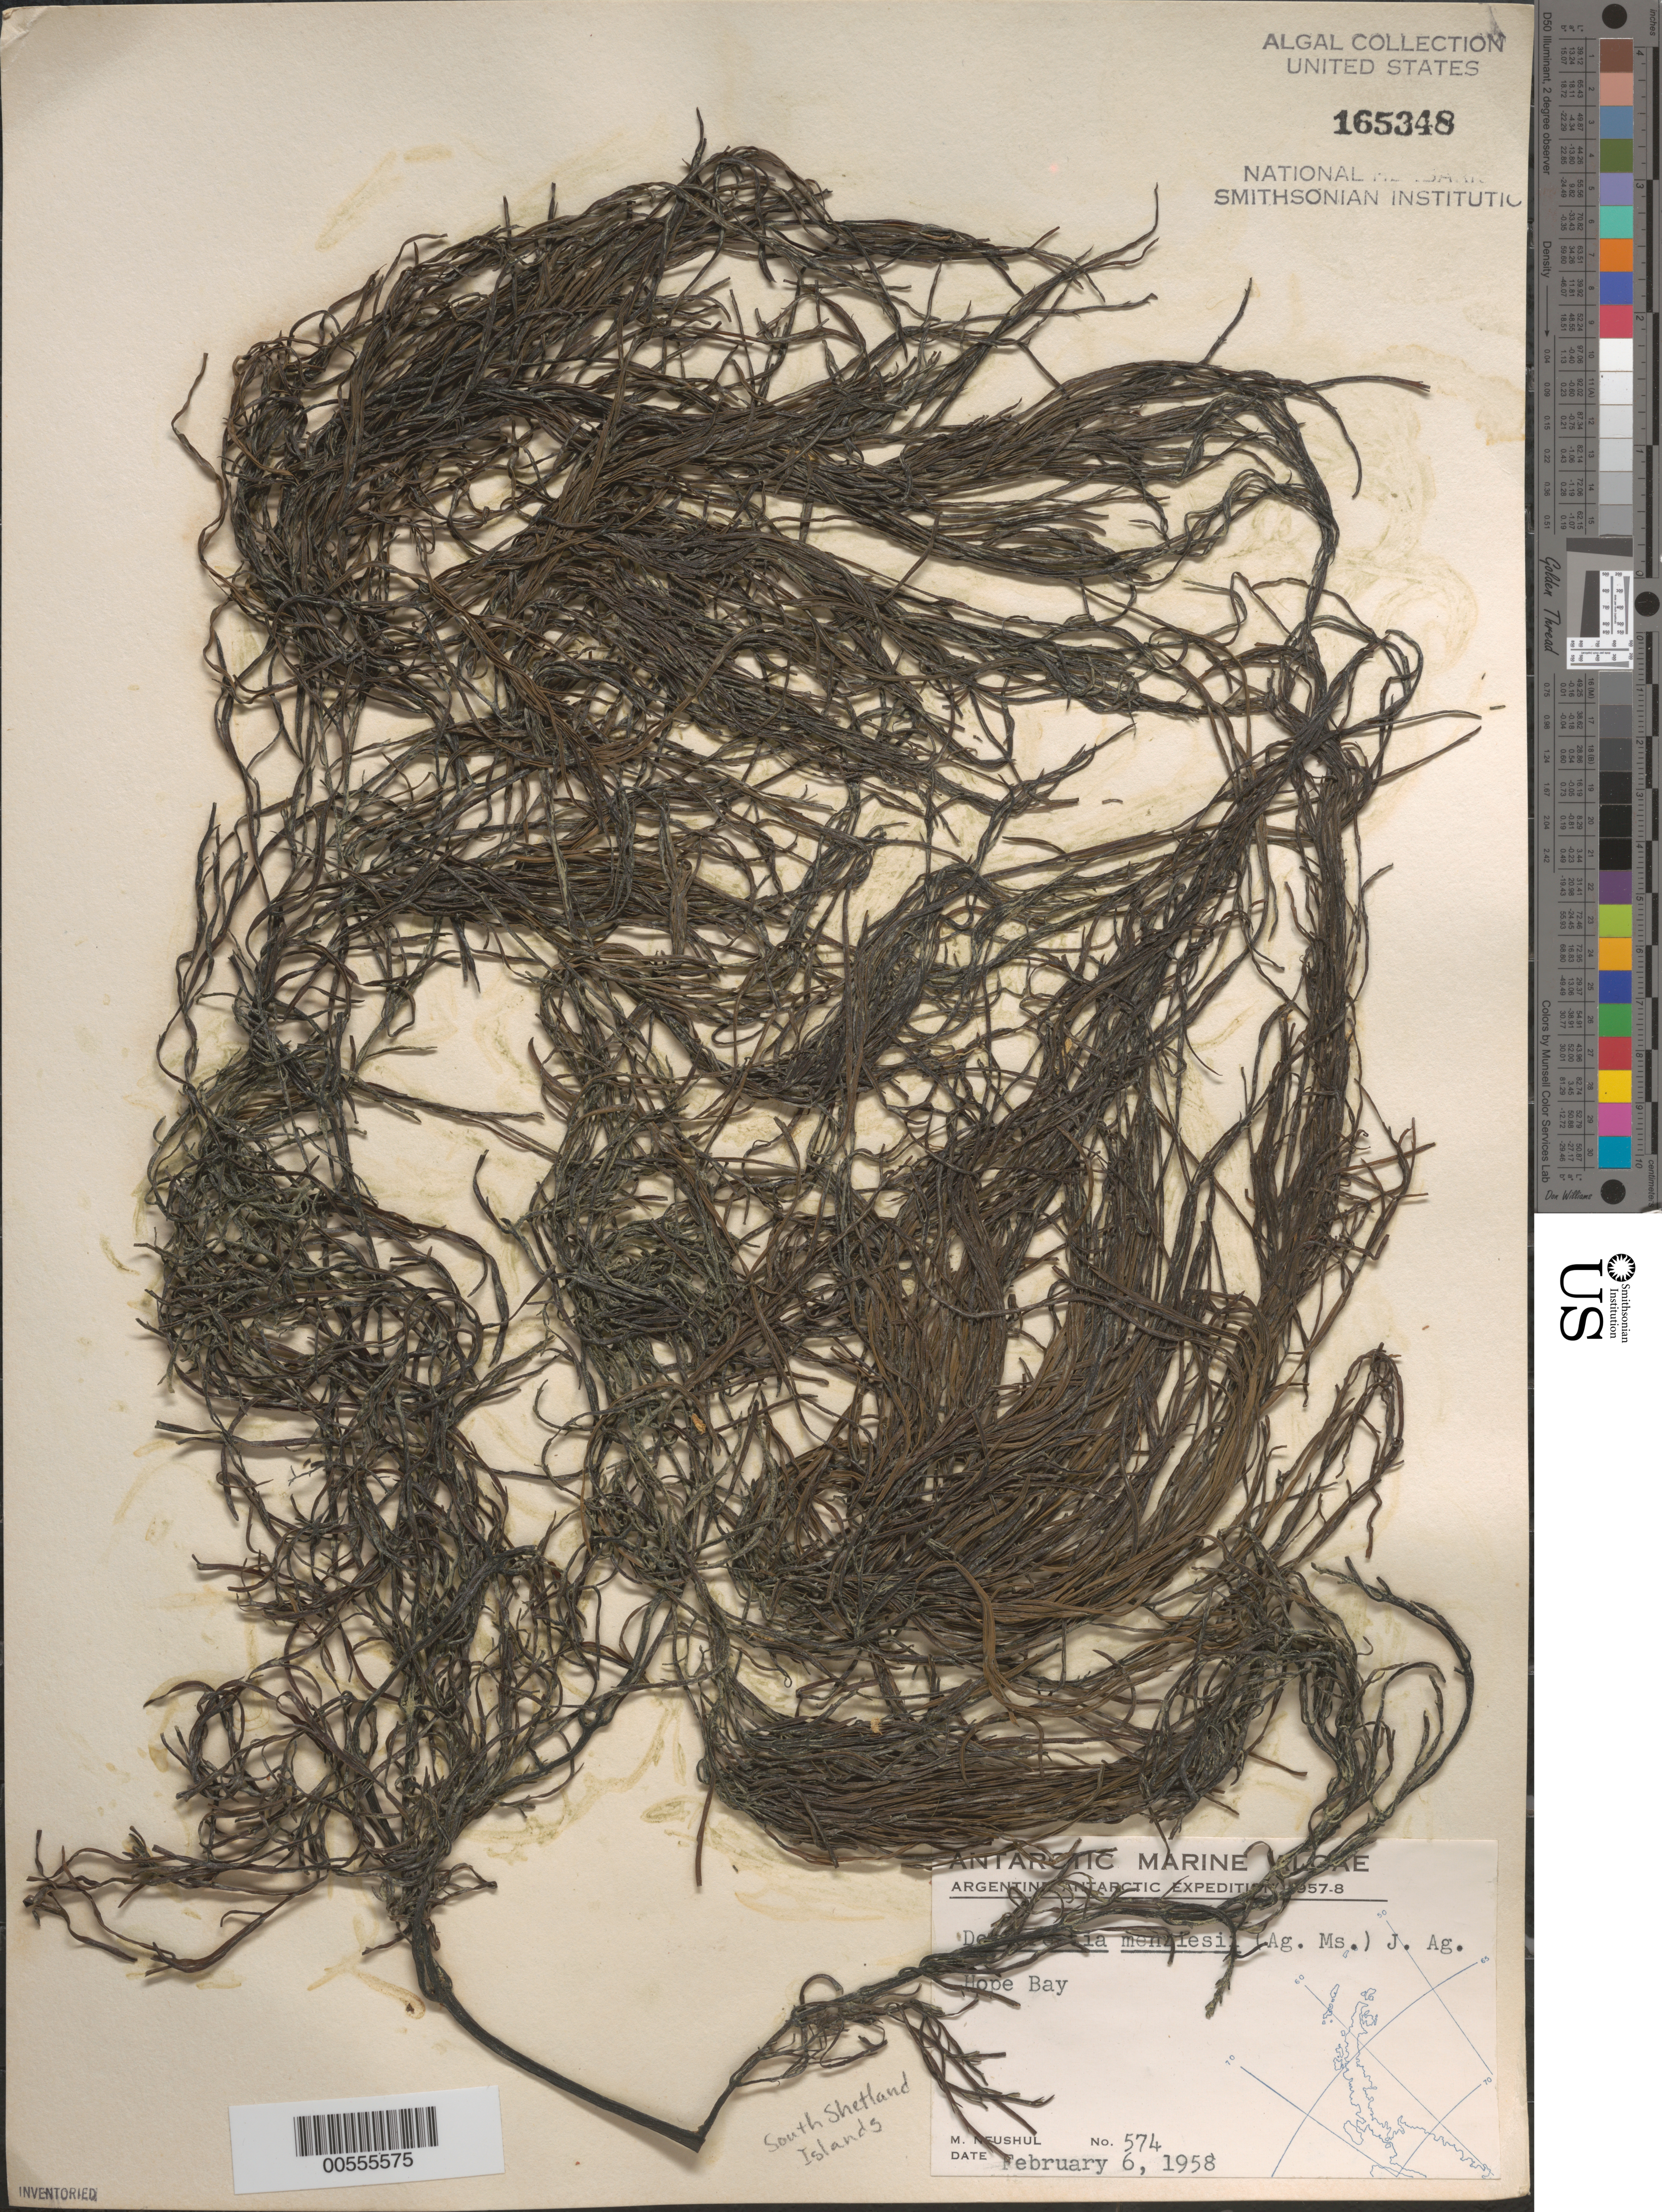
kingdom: Chromista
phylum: Ochrophyta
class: Phaeophyceae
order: Desmarestiales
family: Desmarestiaceae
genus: Desmarestia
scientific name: Desmarestia menziesii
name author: J. Agardh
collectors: M. Neushul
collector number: Neushul 574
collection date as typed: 06 Feb 1958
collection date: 1958-02-06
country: Antarctica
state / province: Antarctic Peninsula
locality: Hope Bay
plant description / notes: Argentine Antarctic Expedition, 1957-1958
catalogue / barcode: US 165348